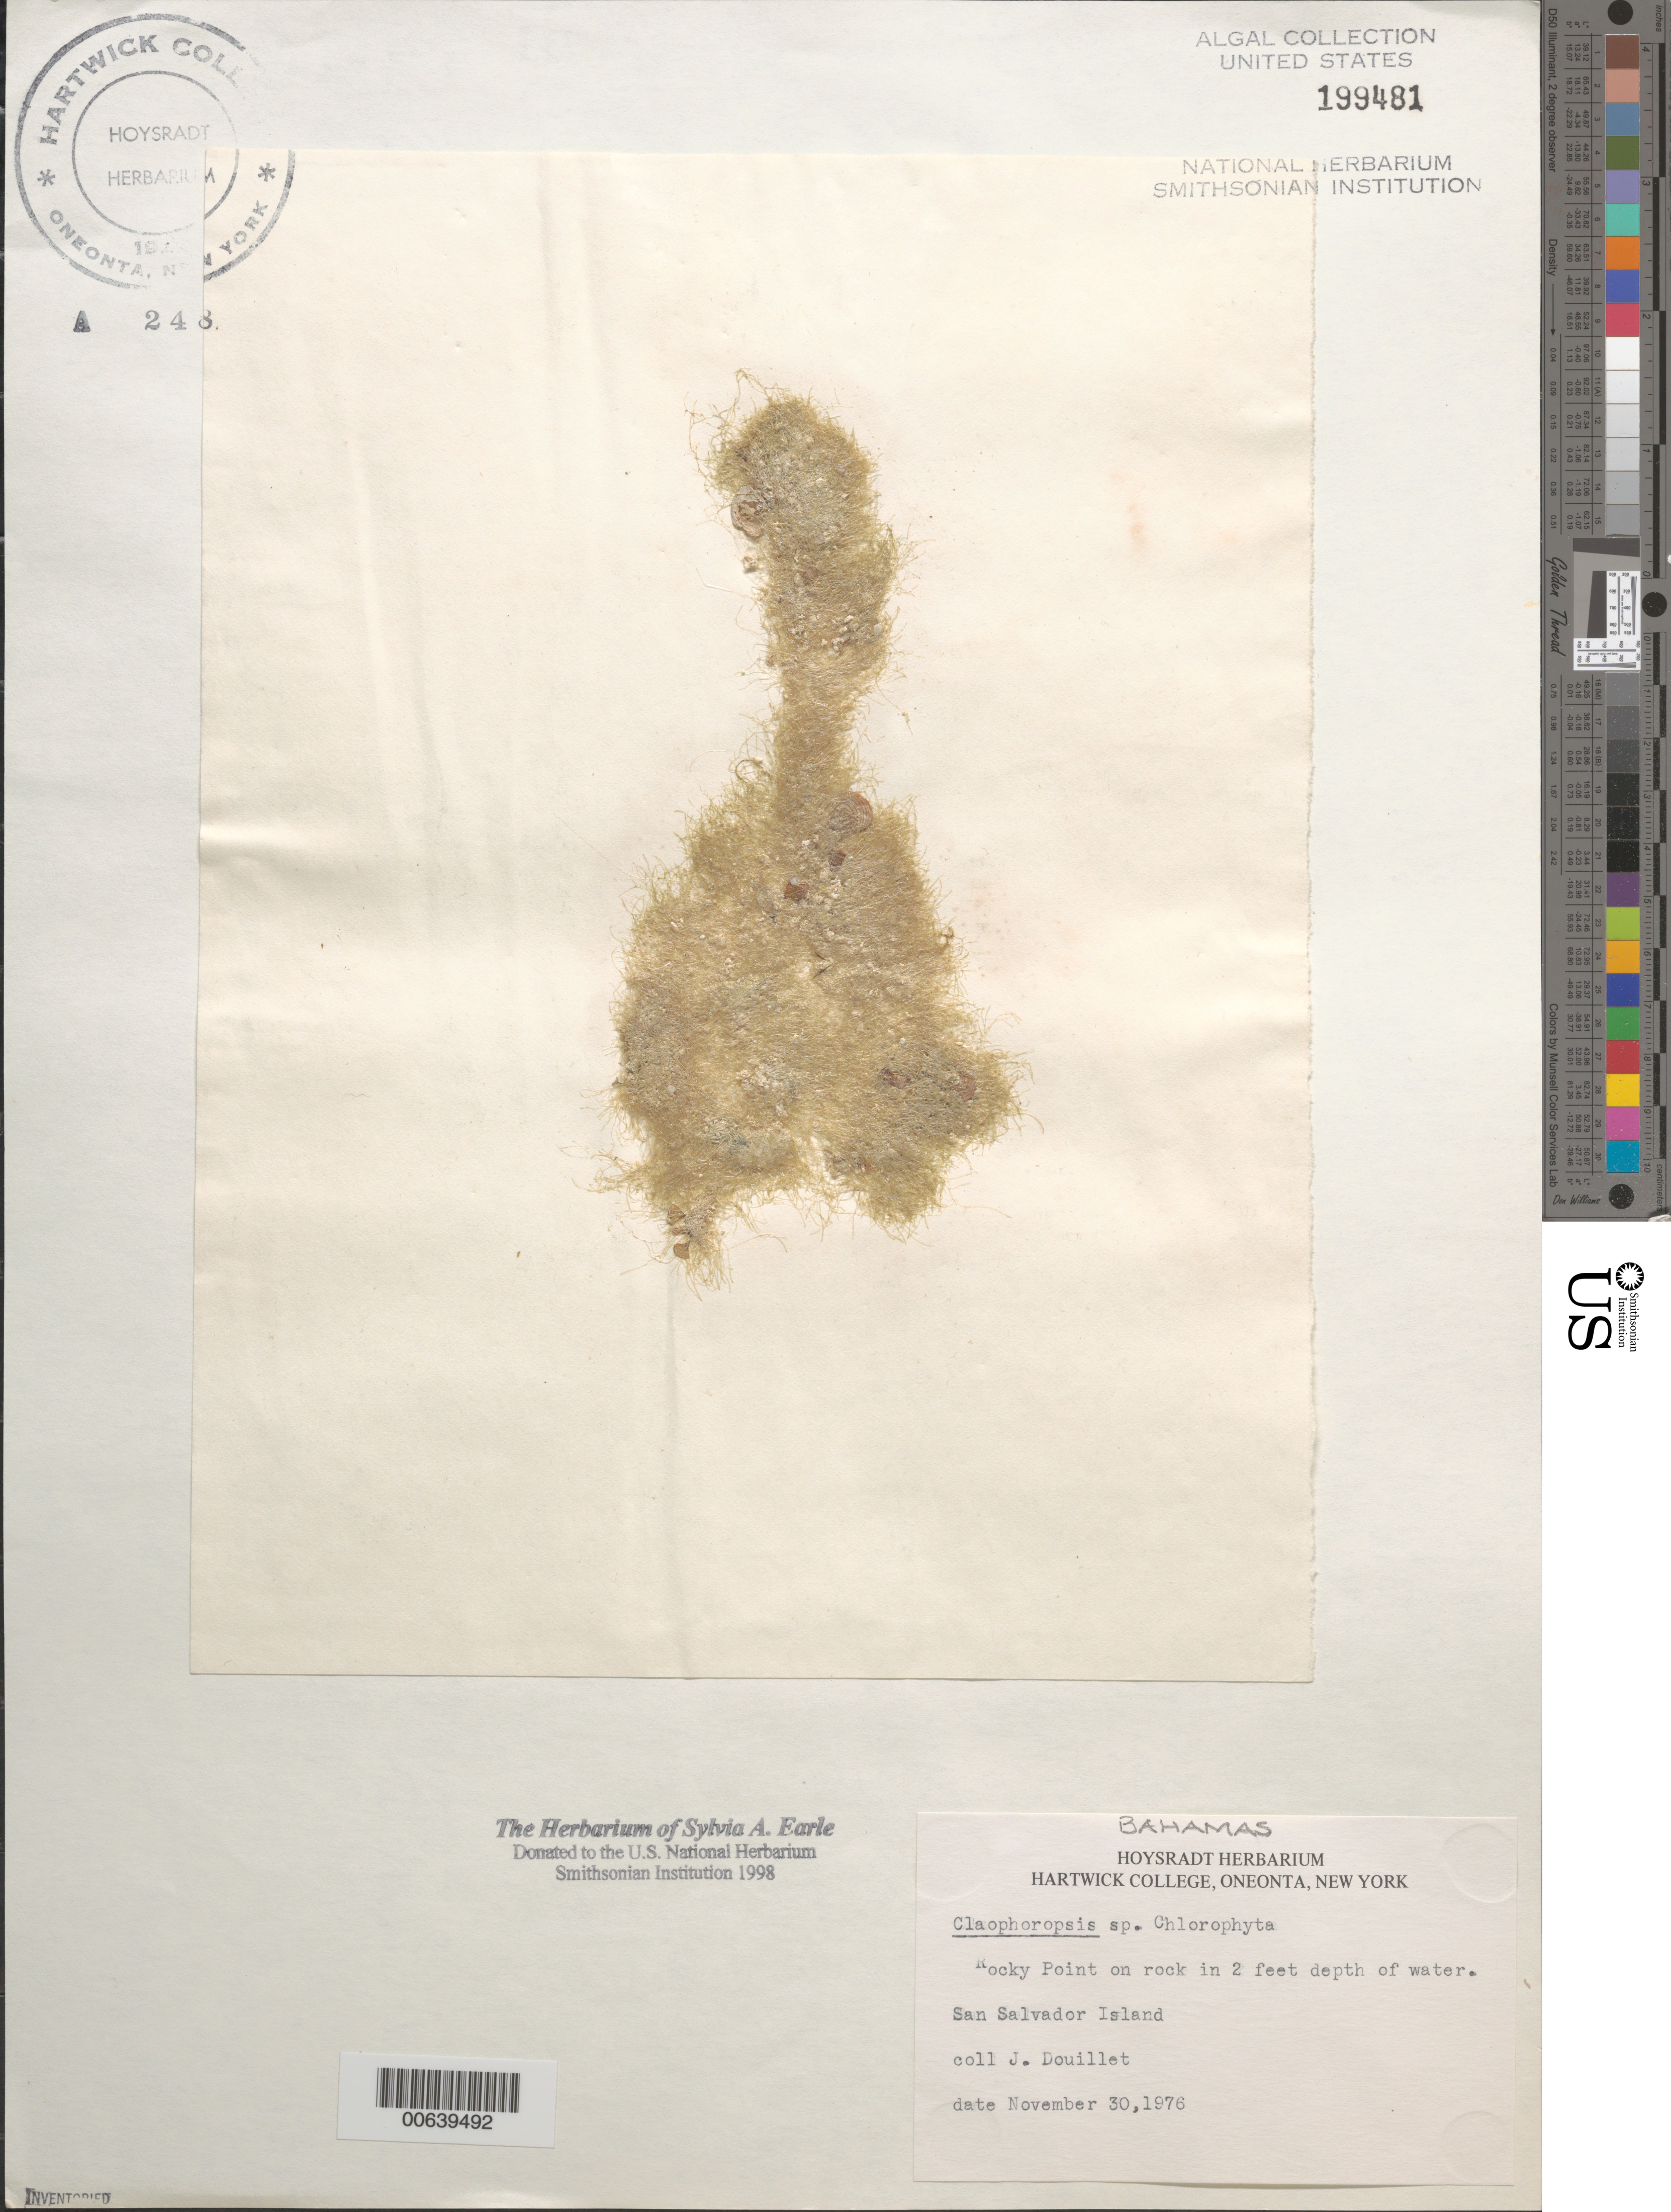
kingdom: Plantae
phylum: Chlorophyta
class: Ulvophyceae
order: Siphonocladales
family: Boodleaceae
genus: Cladophoropsis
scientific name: Cladophoropsis sp.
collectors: J. Douillet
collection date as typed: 30 Nov 1976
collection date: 1976-11-30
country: Bahamas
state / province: San Salvador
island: San Salvador Island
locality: Rocky Point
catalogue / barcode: US 199481